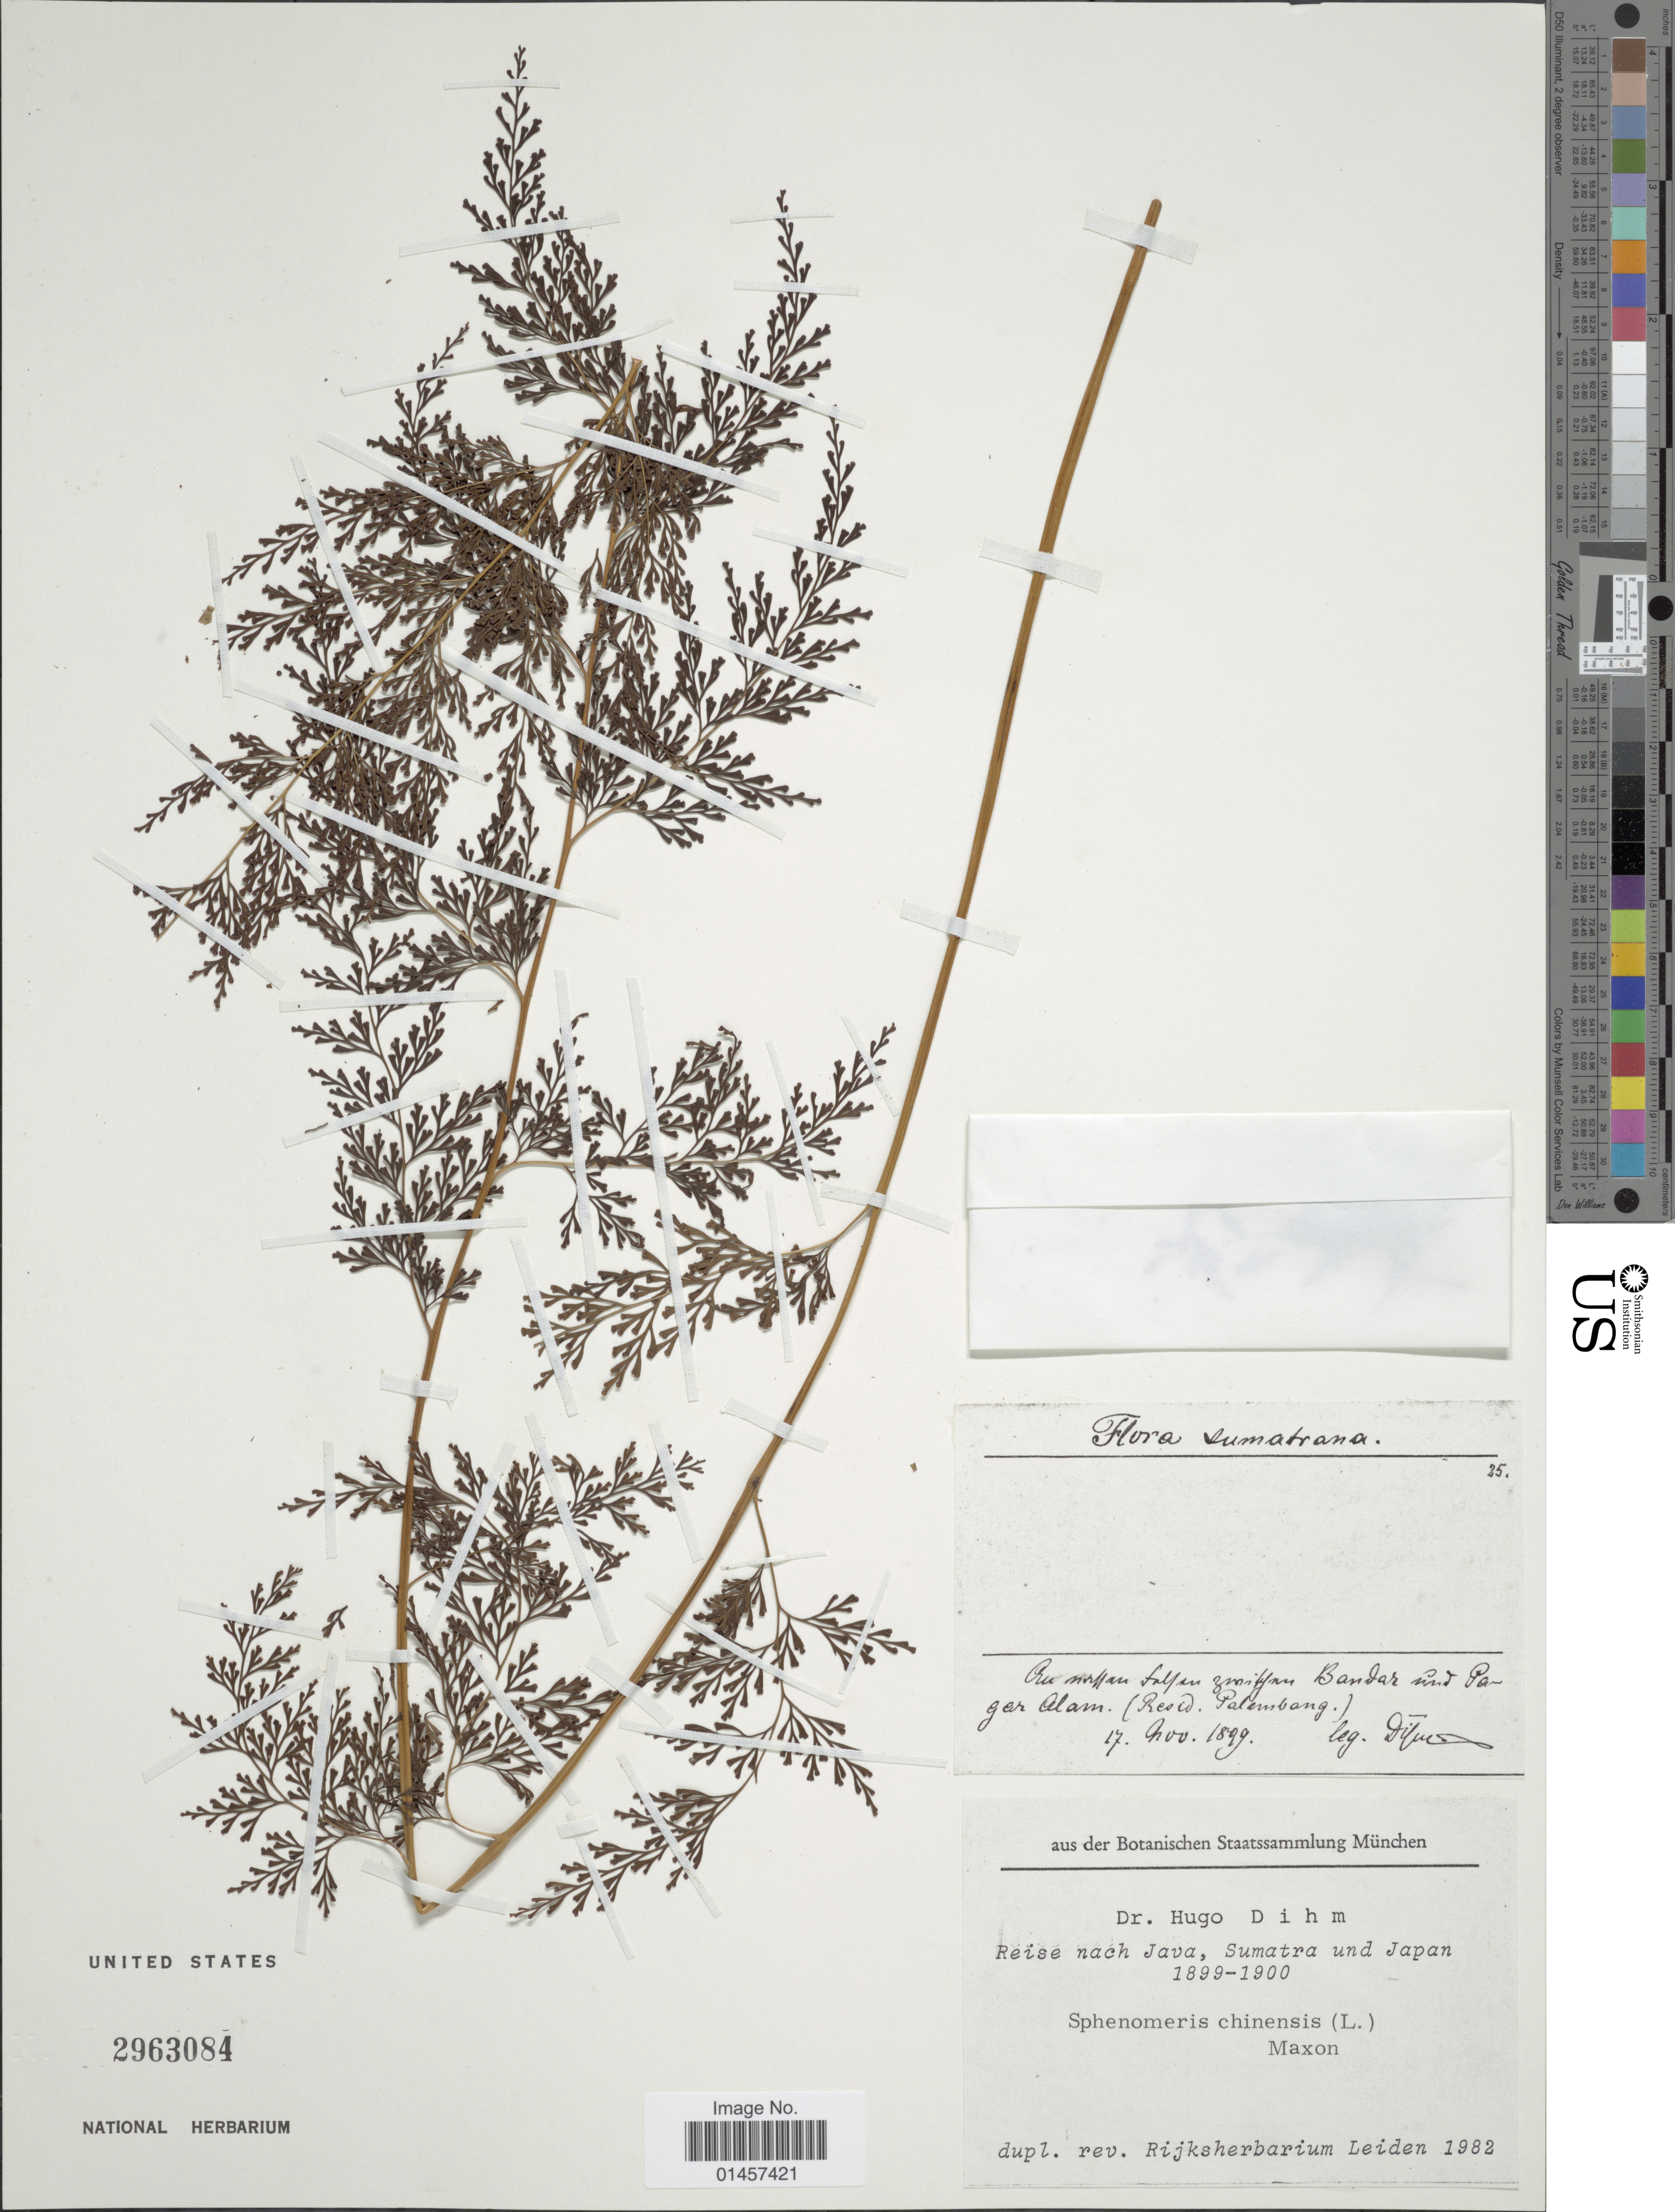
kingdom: Plantae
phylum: Tracheophyta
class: Polypodiopsida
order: Polypodiales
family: Lindsaeaceae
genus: Sphenomeris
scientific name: Sphenomeris chinensis var. chinensis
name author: (L.) Maxon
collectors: H. Dihm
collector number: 25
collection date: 1899-11-17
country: Indonesia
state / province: Sumatra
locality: Sumatrana, Am [illegible text] Bandar [illegible text] Alam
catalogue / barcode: US 2963084